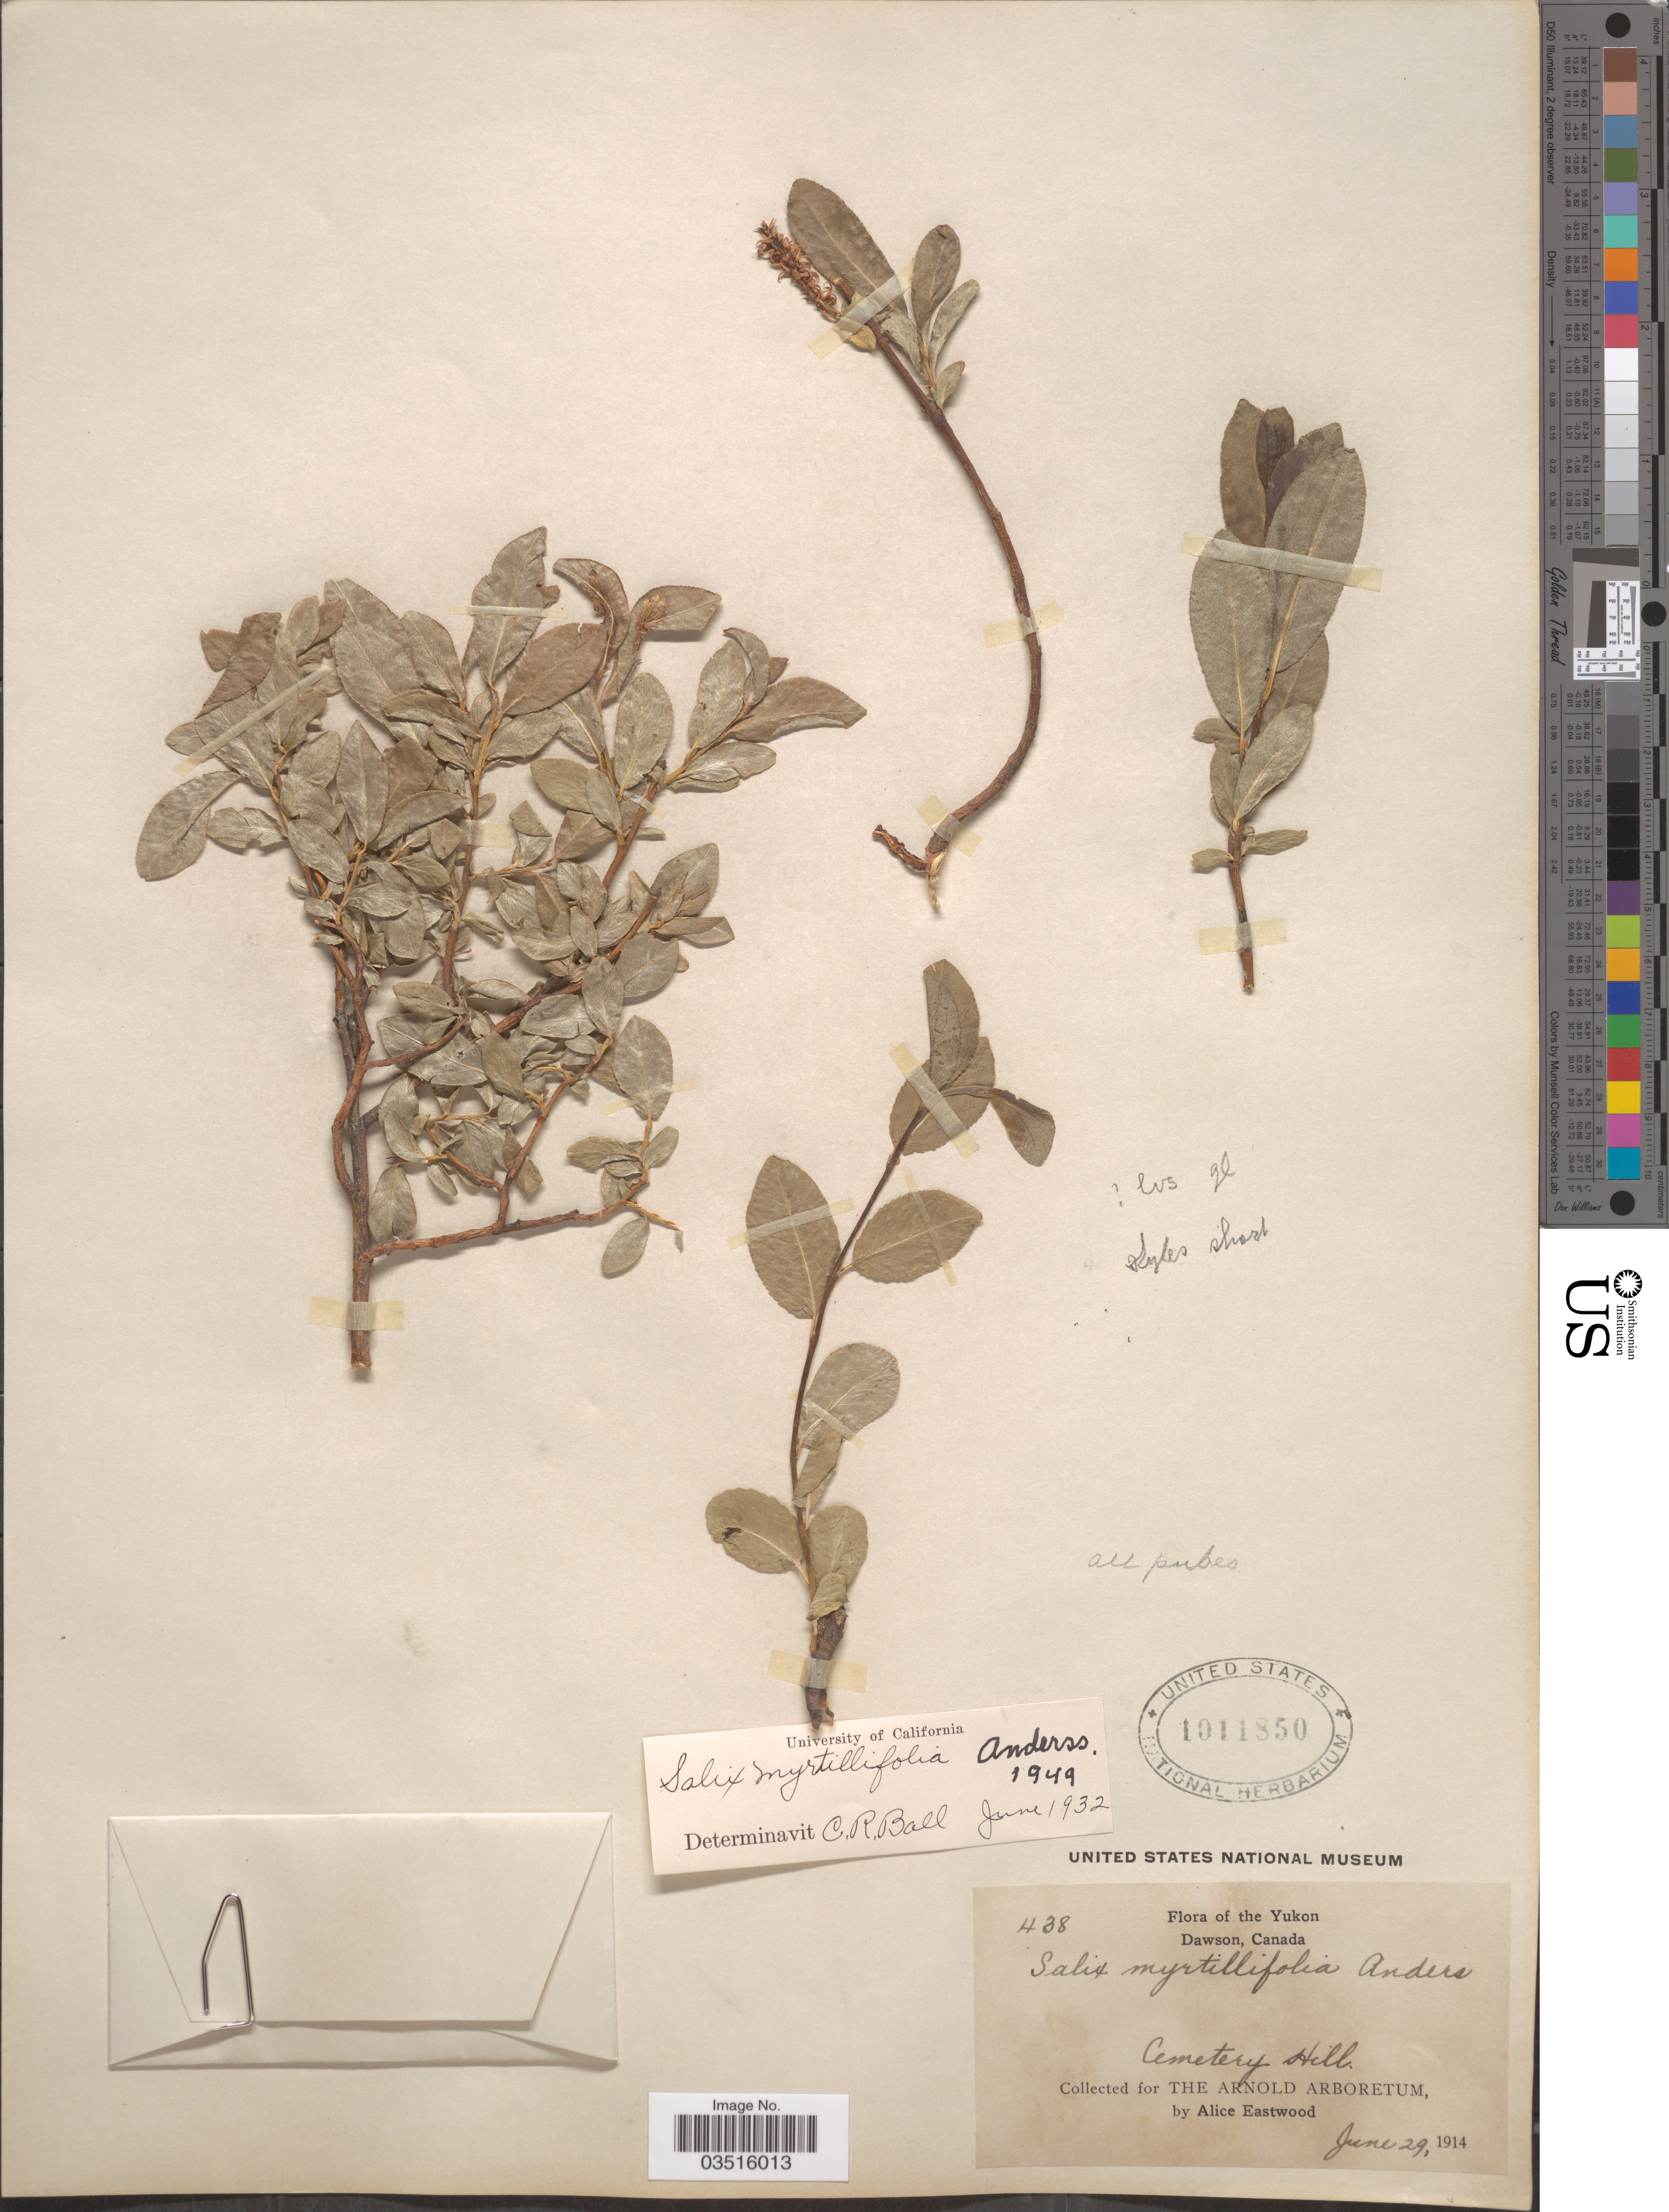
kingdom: Plantae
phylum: Tracheophyta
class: Magnoliopsida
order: Malpighiales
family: Salicaceae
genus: Salix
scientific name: Salix myrtillifolia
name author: Andersson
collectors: A. Eastwood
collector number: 438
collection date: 1914-06-29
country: Canada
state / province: Yukon Territory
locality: The Yukon. Dawson. Cemetery Hill.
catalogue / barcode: US 1011850